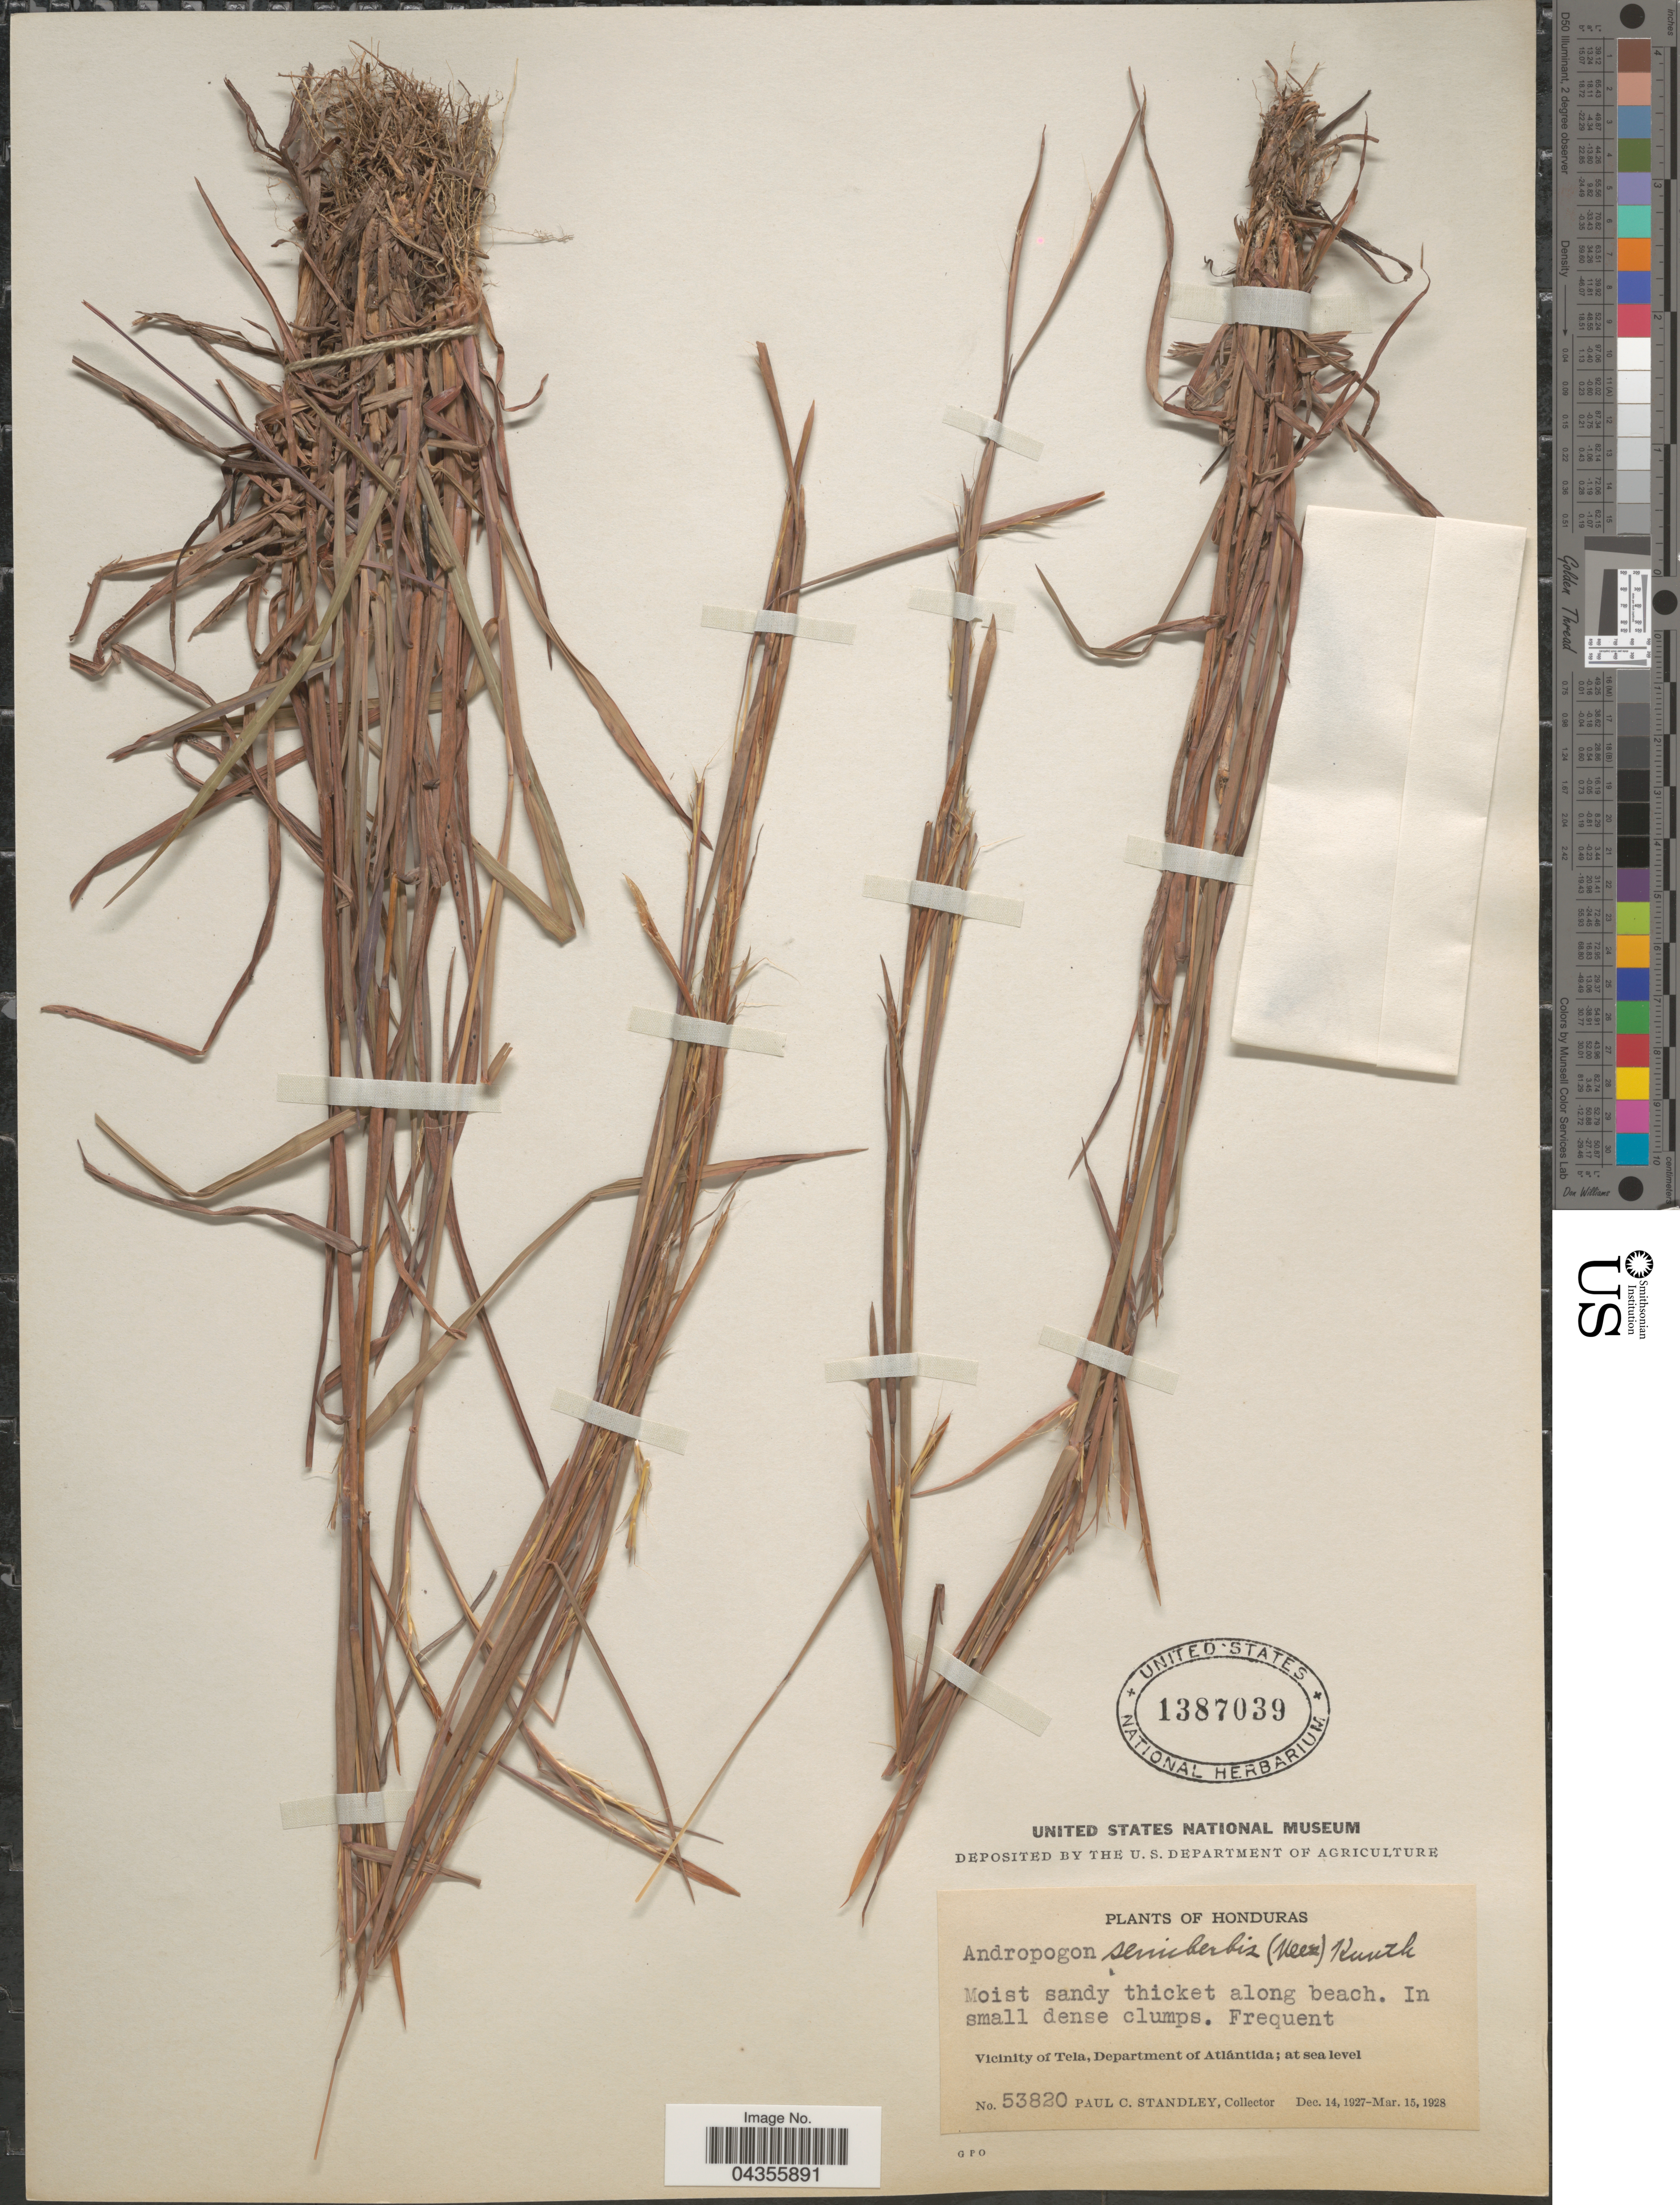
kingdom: Plantae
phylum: Tracheophyta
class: Liliopsida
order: Poales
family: Poaceae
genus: Schizachyrium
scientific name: Schizachyrium sanguineum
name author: (Retz.) Alston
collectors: P. C. Standley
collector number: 53820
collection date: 1927-12-14/1928-03-15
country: Honduras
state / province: Atlantida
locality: Vicinity of Tela, Department of Atlántida.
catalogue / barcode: US 1387039